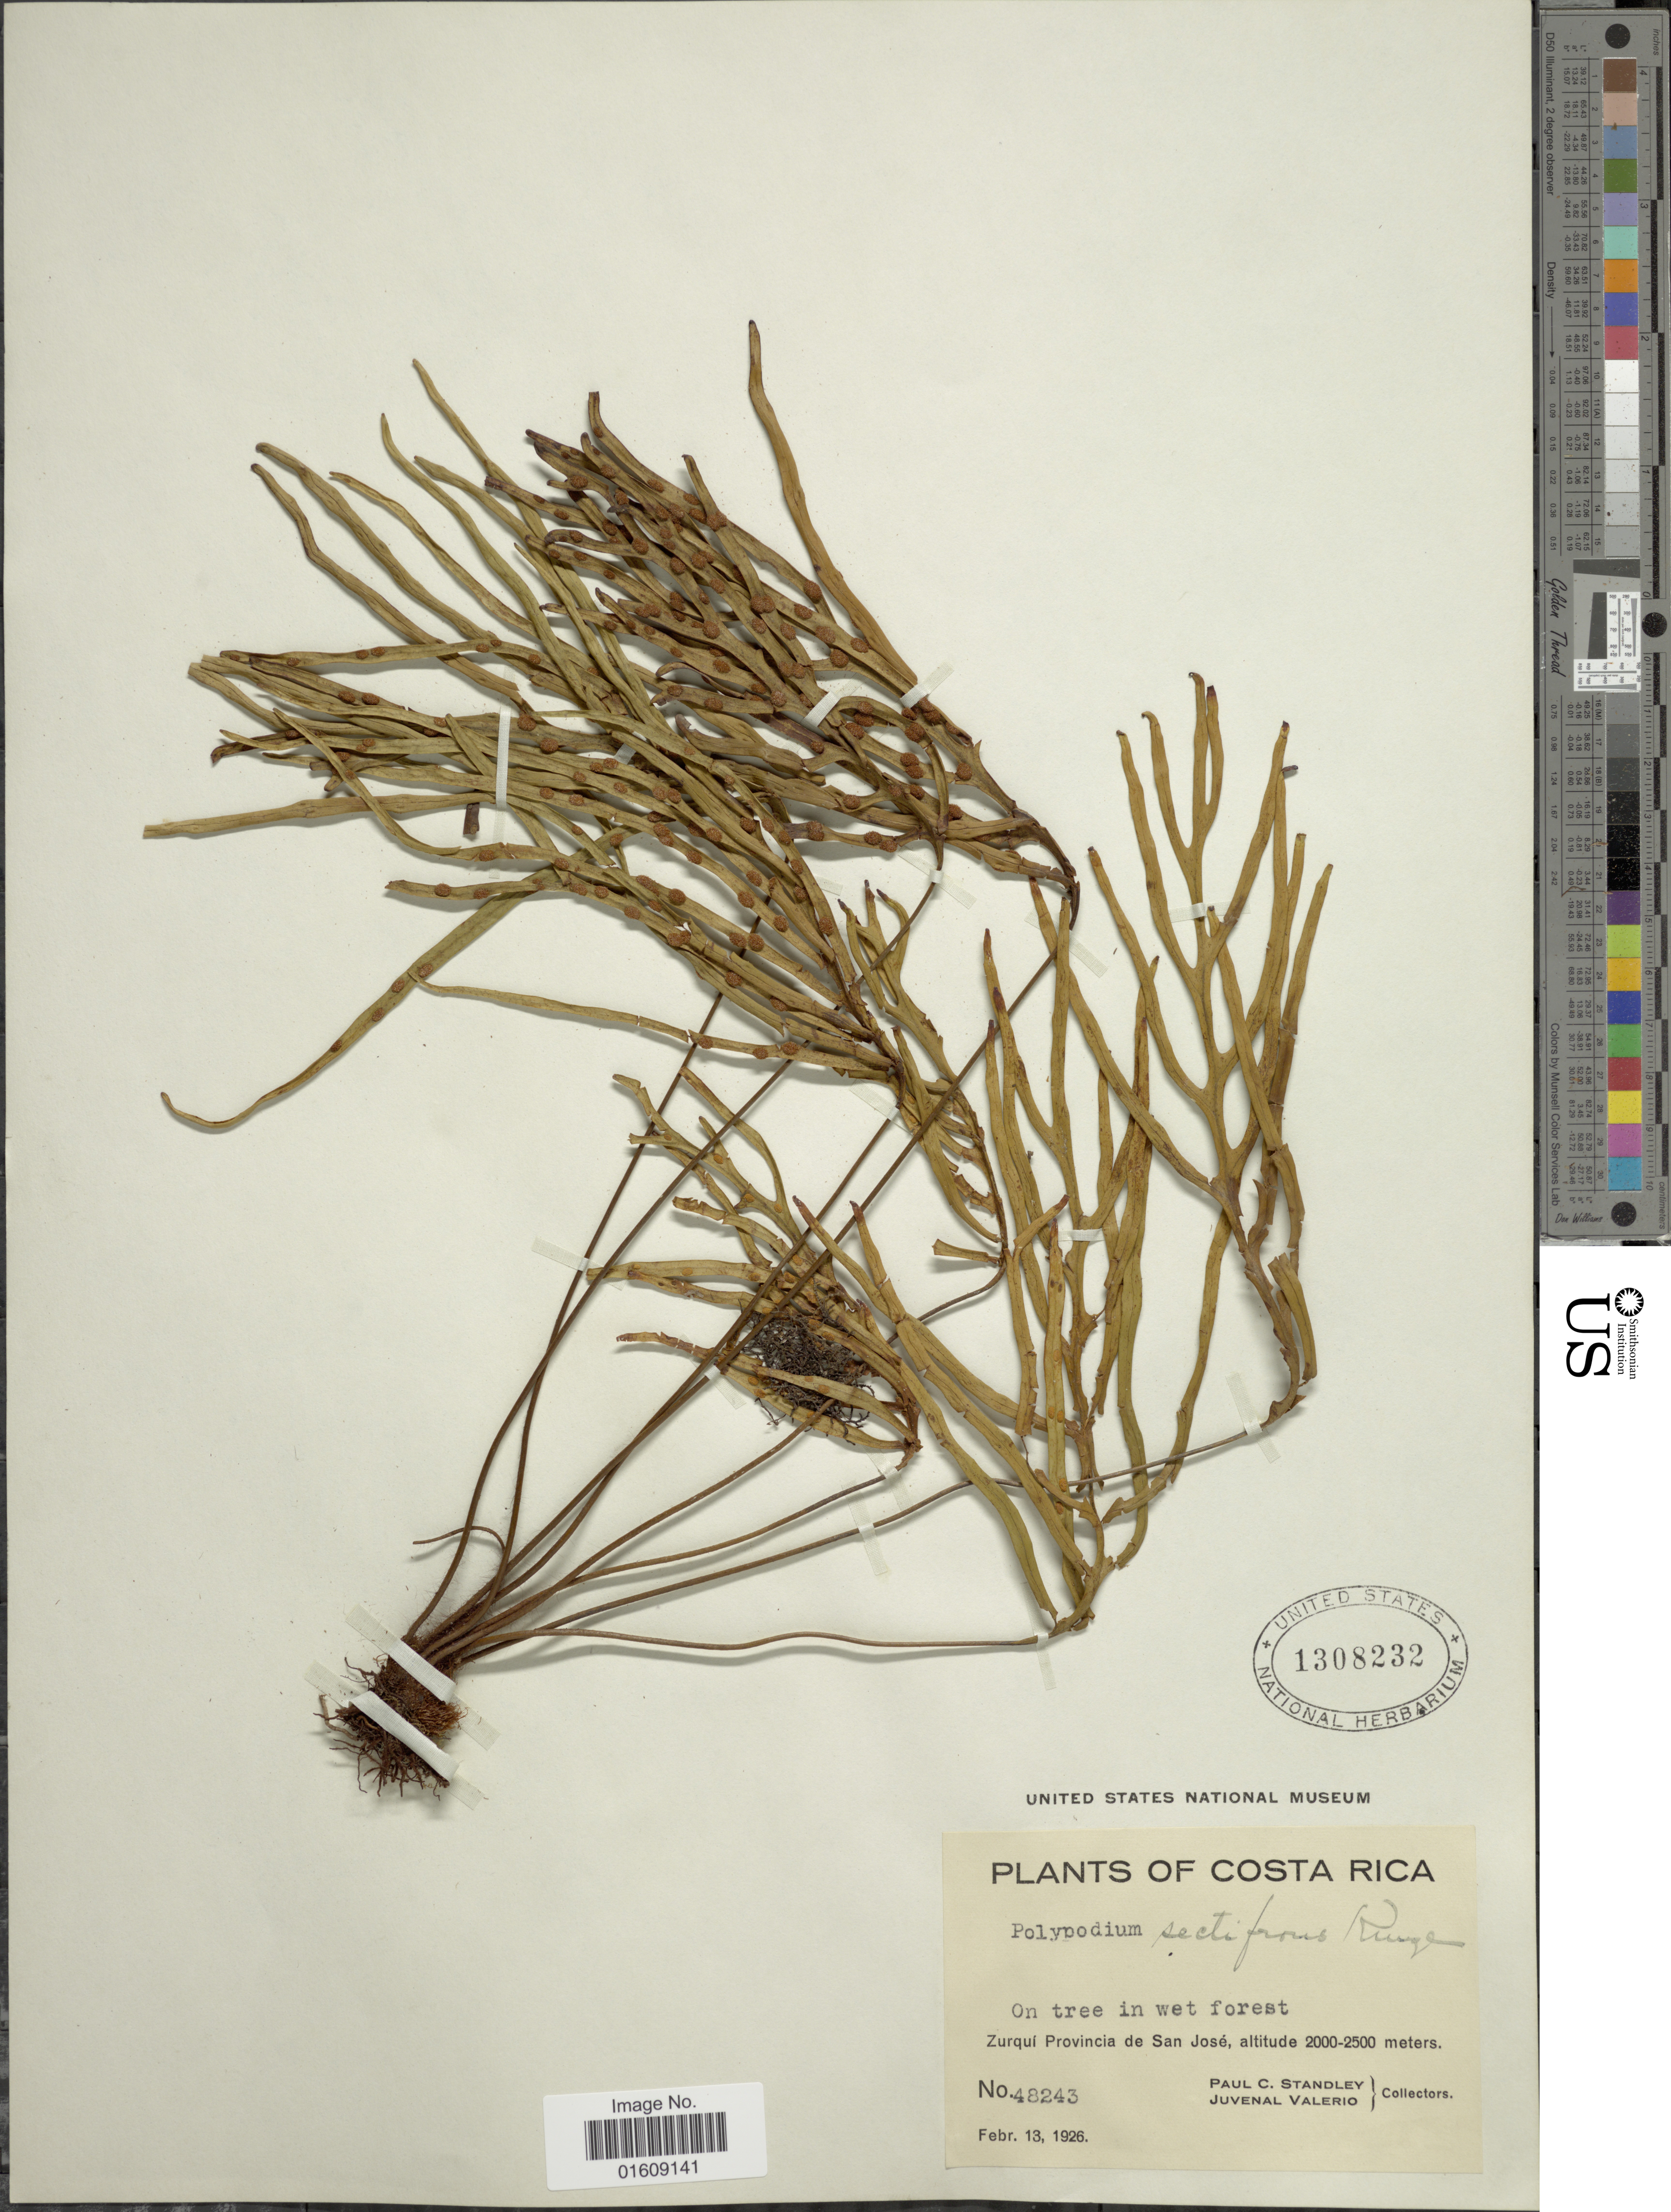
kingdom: Plantae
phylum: Tracheophyta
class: Polypodiopsida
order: Polypodiales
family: Polypodiaceae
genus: Zygophlebia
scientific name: Zygophlebia sectifrons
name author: (Kunze ex Mett.) L.E. Bishop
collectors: P. C. Standley & J. Valerio R.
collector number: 48243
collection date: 1926-02-13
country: Costa Rica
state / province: San José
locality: Costa Rica, Zurquí Provincia de San José.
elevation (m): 2000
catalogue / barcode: US 1308232